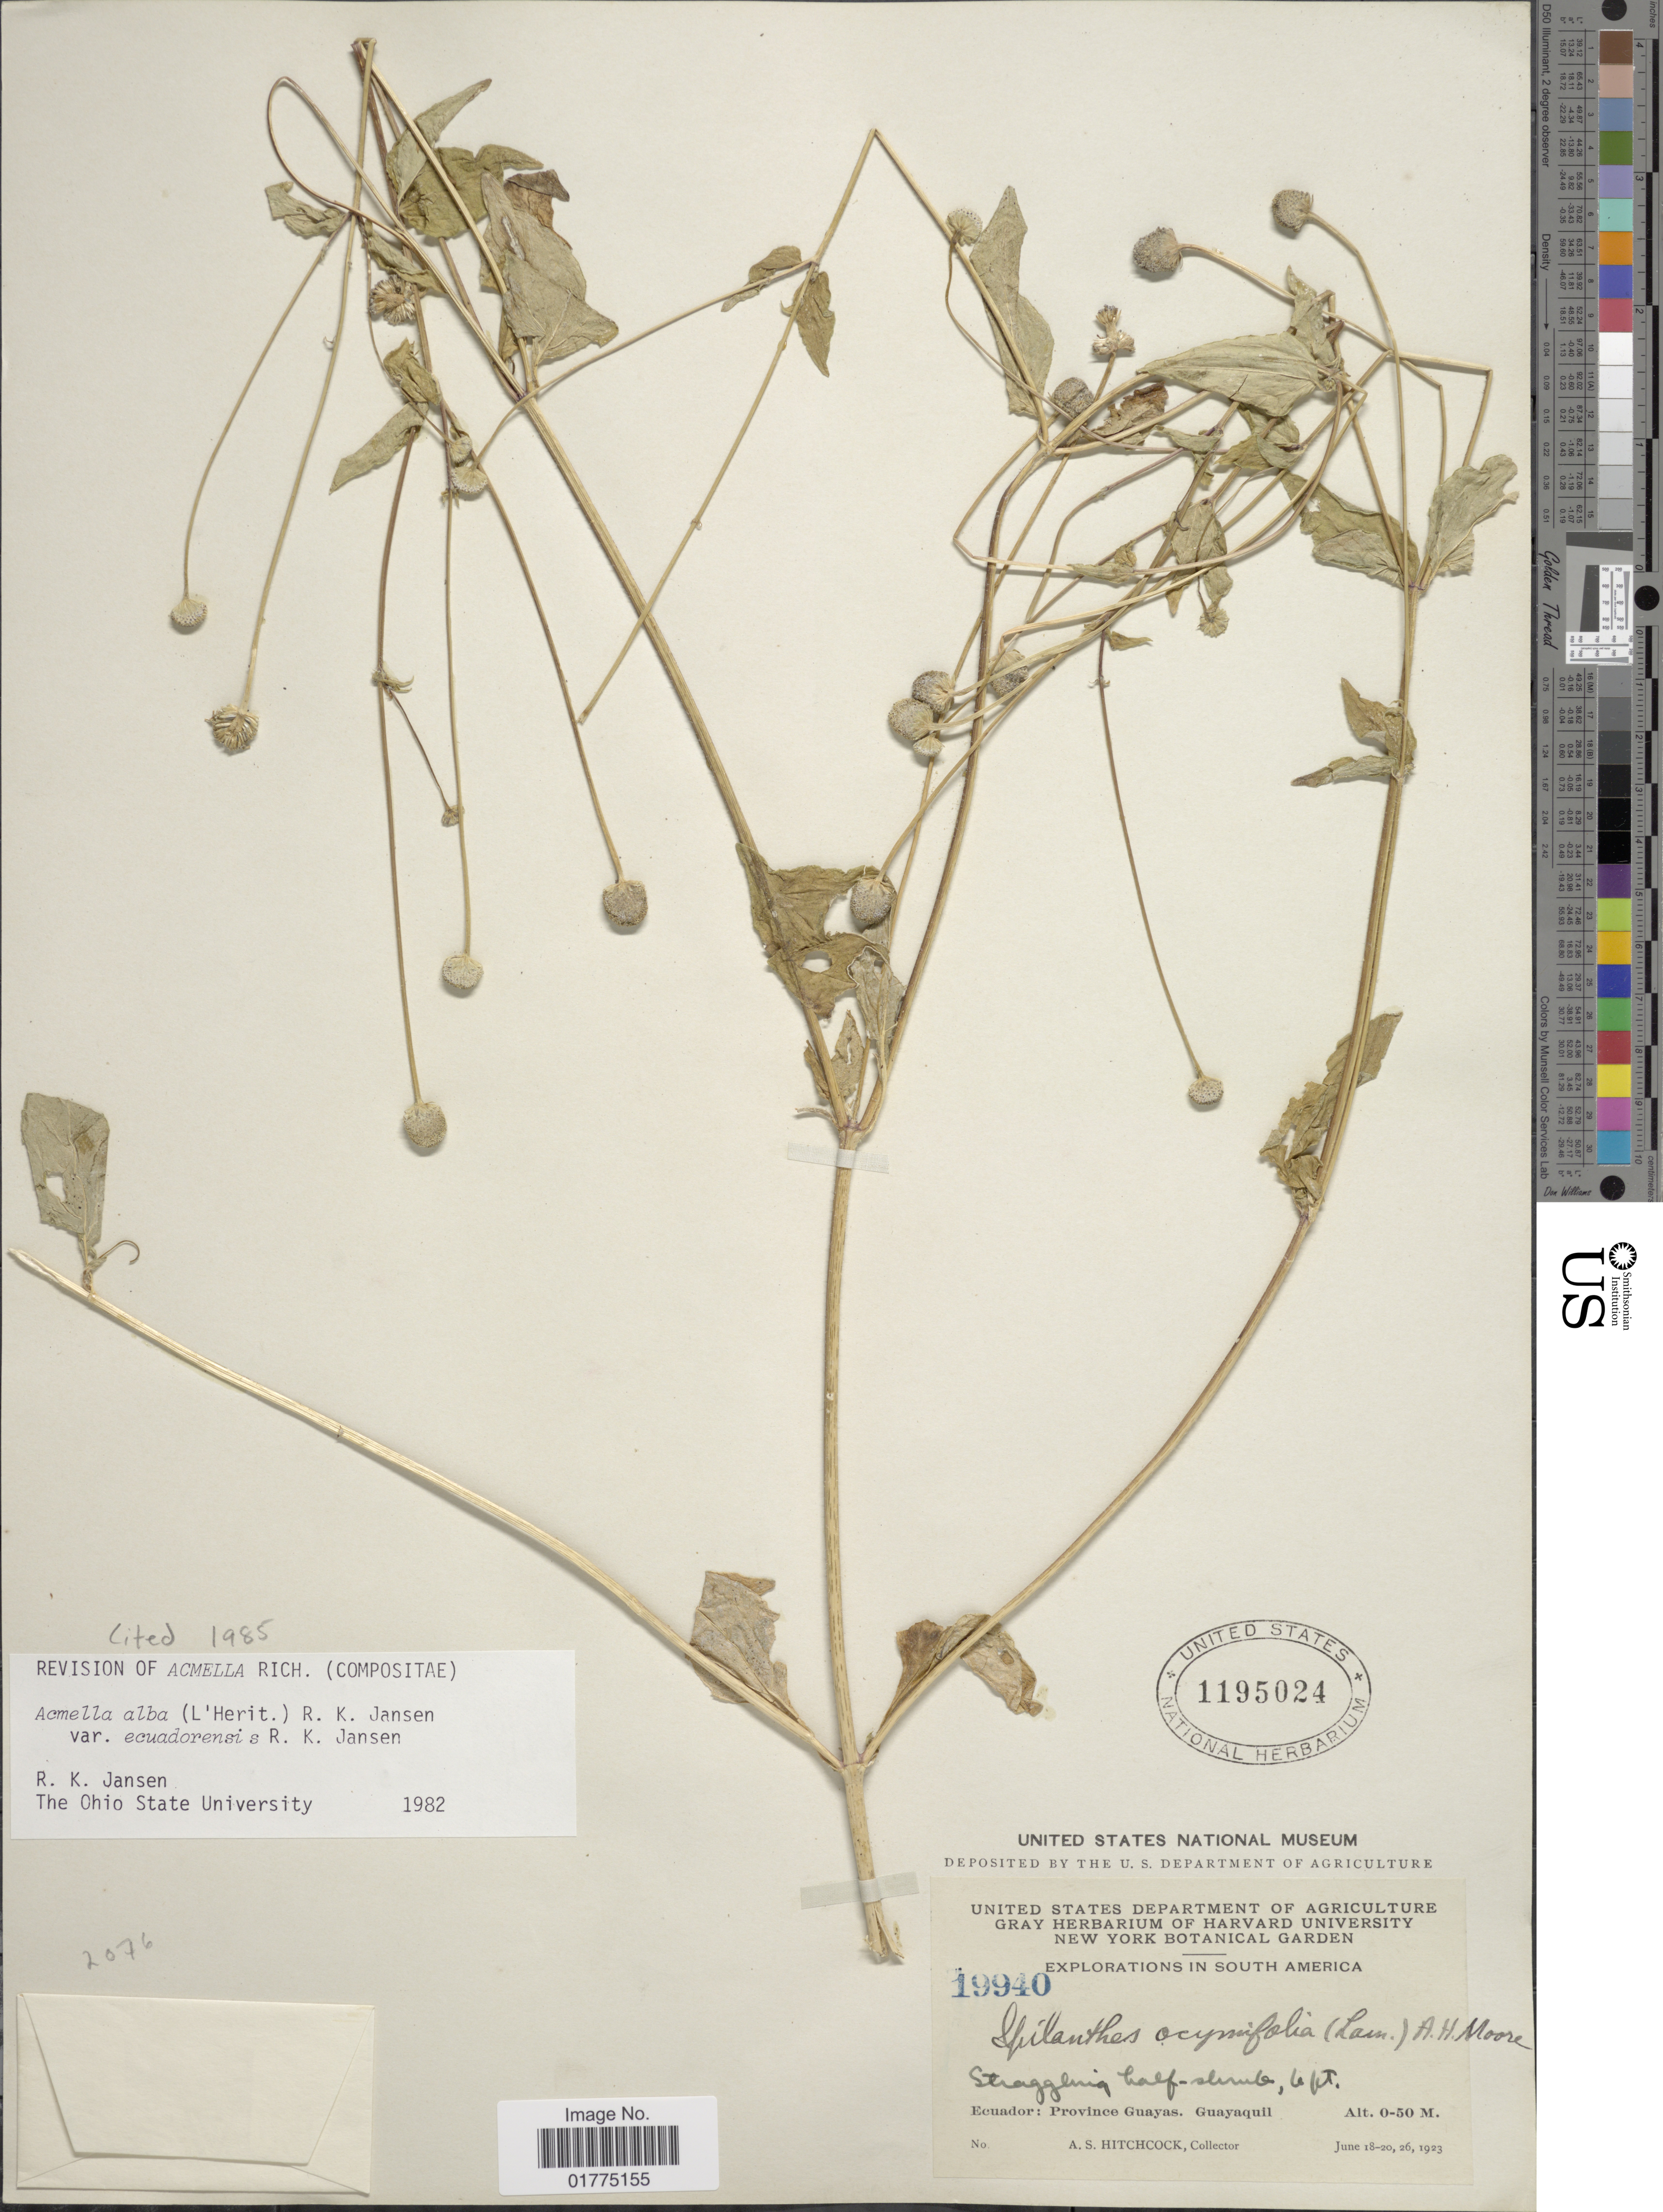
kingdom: Plantae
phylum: Tracheophyta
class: Magnoliopsida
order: Asterales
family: Asteraceae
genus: Acmella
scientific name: Acmella alba var. ecuadorensis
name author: R.K. Jansen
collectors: A. S. Hitchcock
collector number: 19940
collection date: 1923-06-18/1923-06-26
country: Ecuador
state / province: Guayas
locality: Ecuador: Province Guayas, Guayaquil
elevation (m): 0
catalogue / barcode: US 1195024